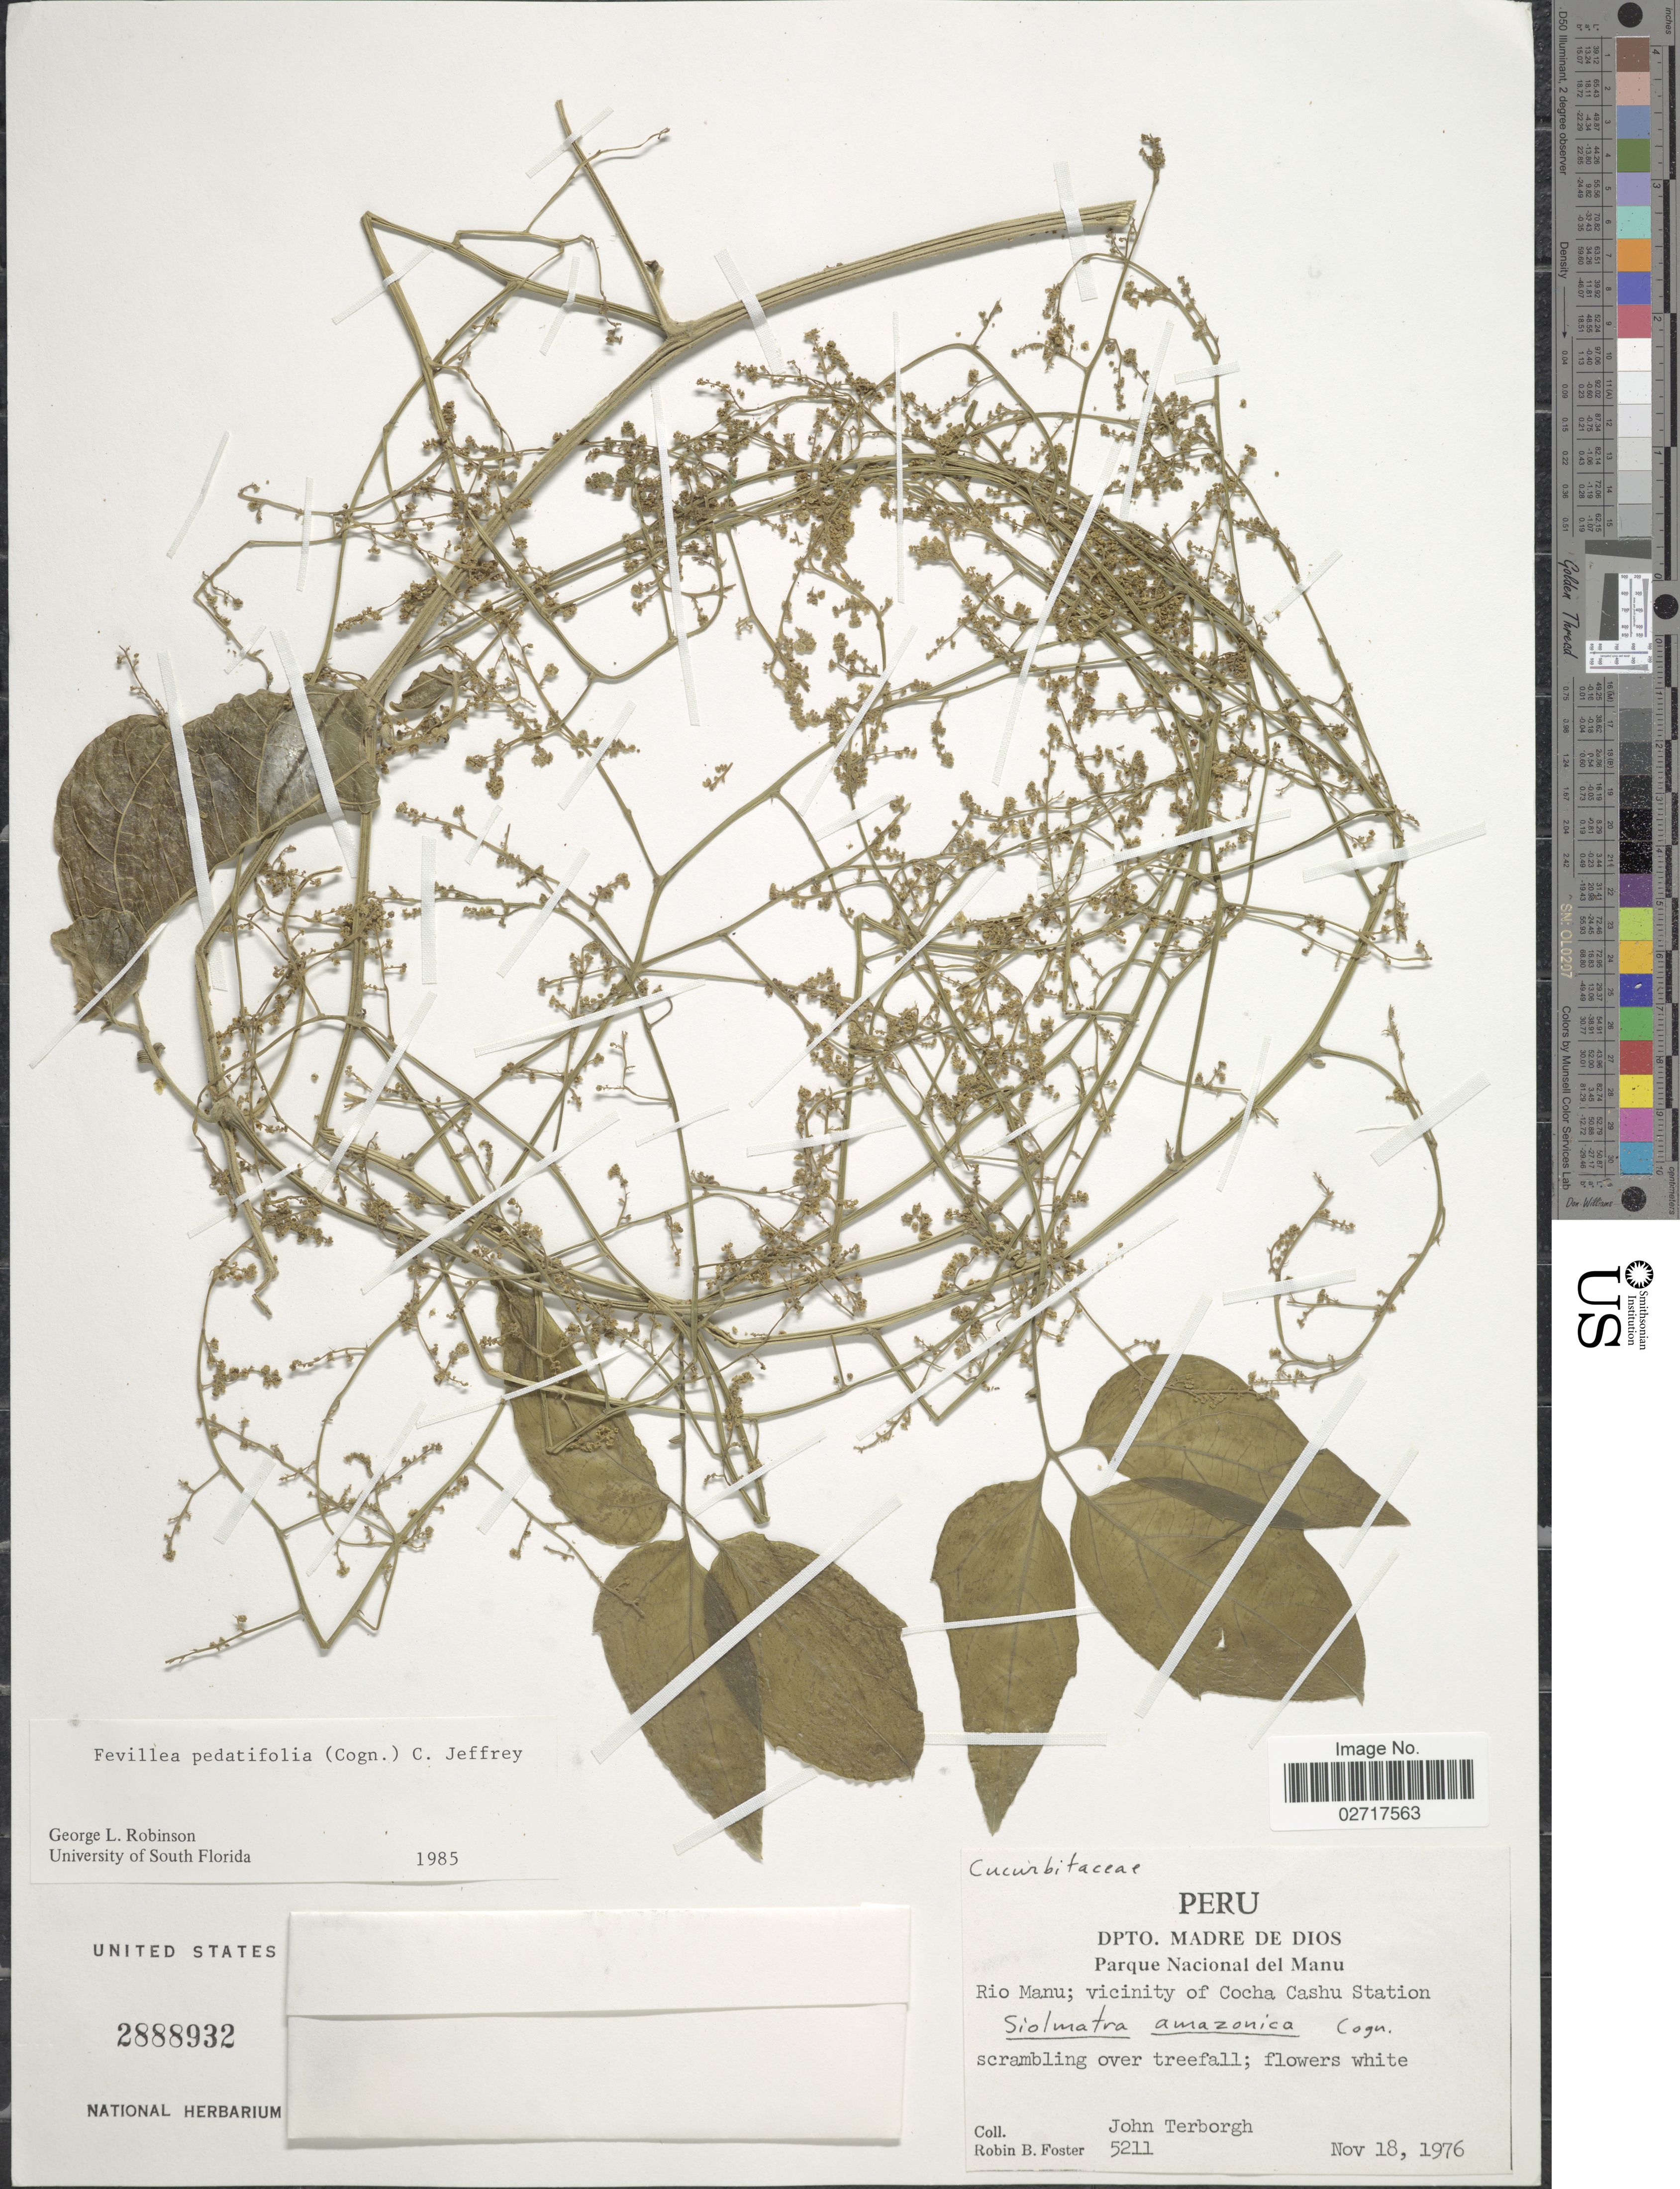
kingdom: Plantae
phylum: Tracheophyta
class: Magnoliopsida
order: Cucurbitales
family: Cucurbitaceae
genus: Fevillea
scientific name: Fevillea pedatifolia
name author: (Cogn.) C. Jeffrey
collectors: J. Terborgh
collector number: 5211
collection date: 1976-11-18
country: Peru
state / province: Madre de Dios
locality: Parque Nacional del Manu. Rio Manu; vicinity of Cocha Cashu Station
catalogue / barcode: US 2888932